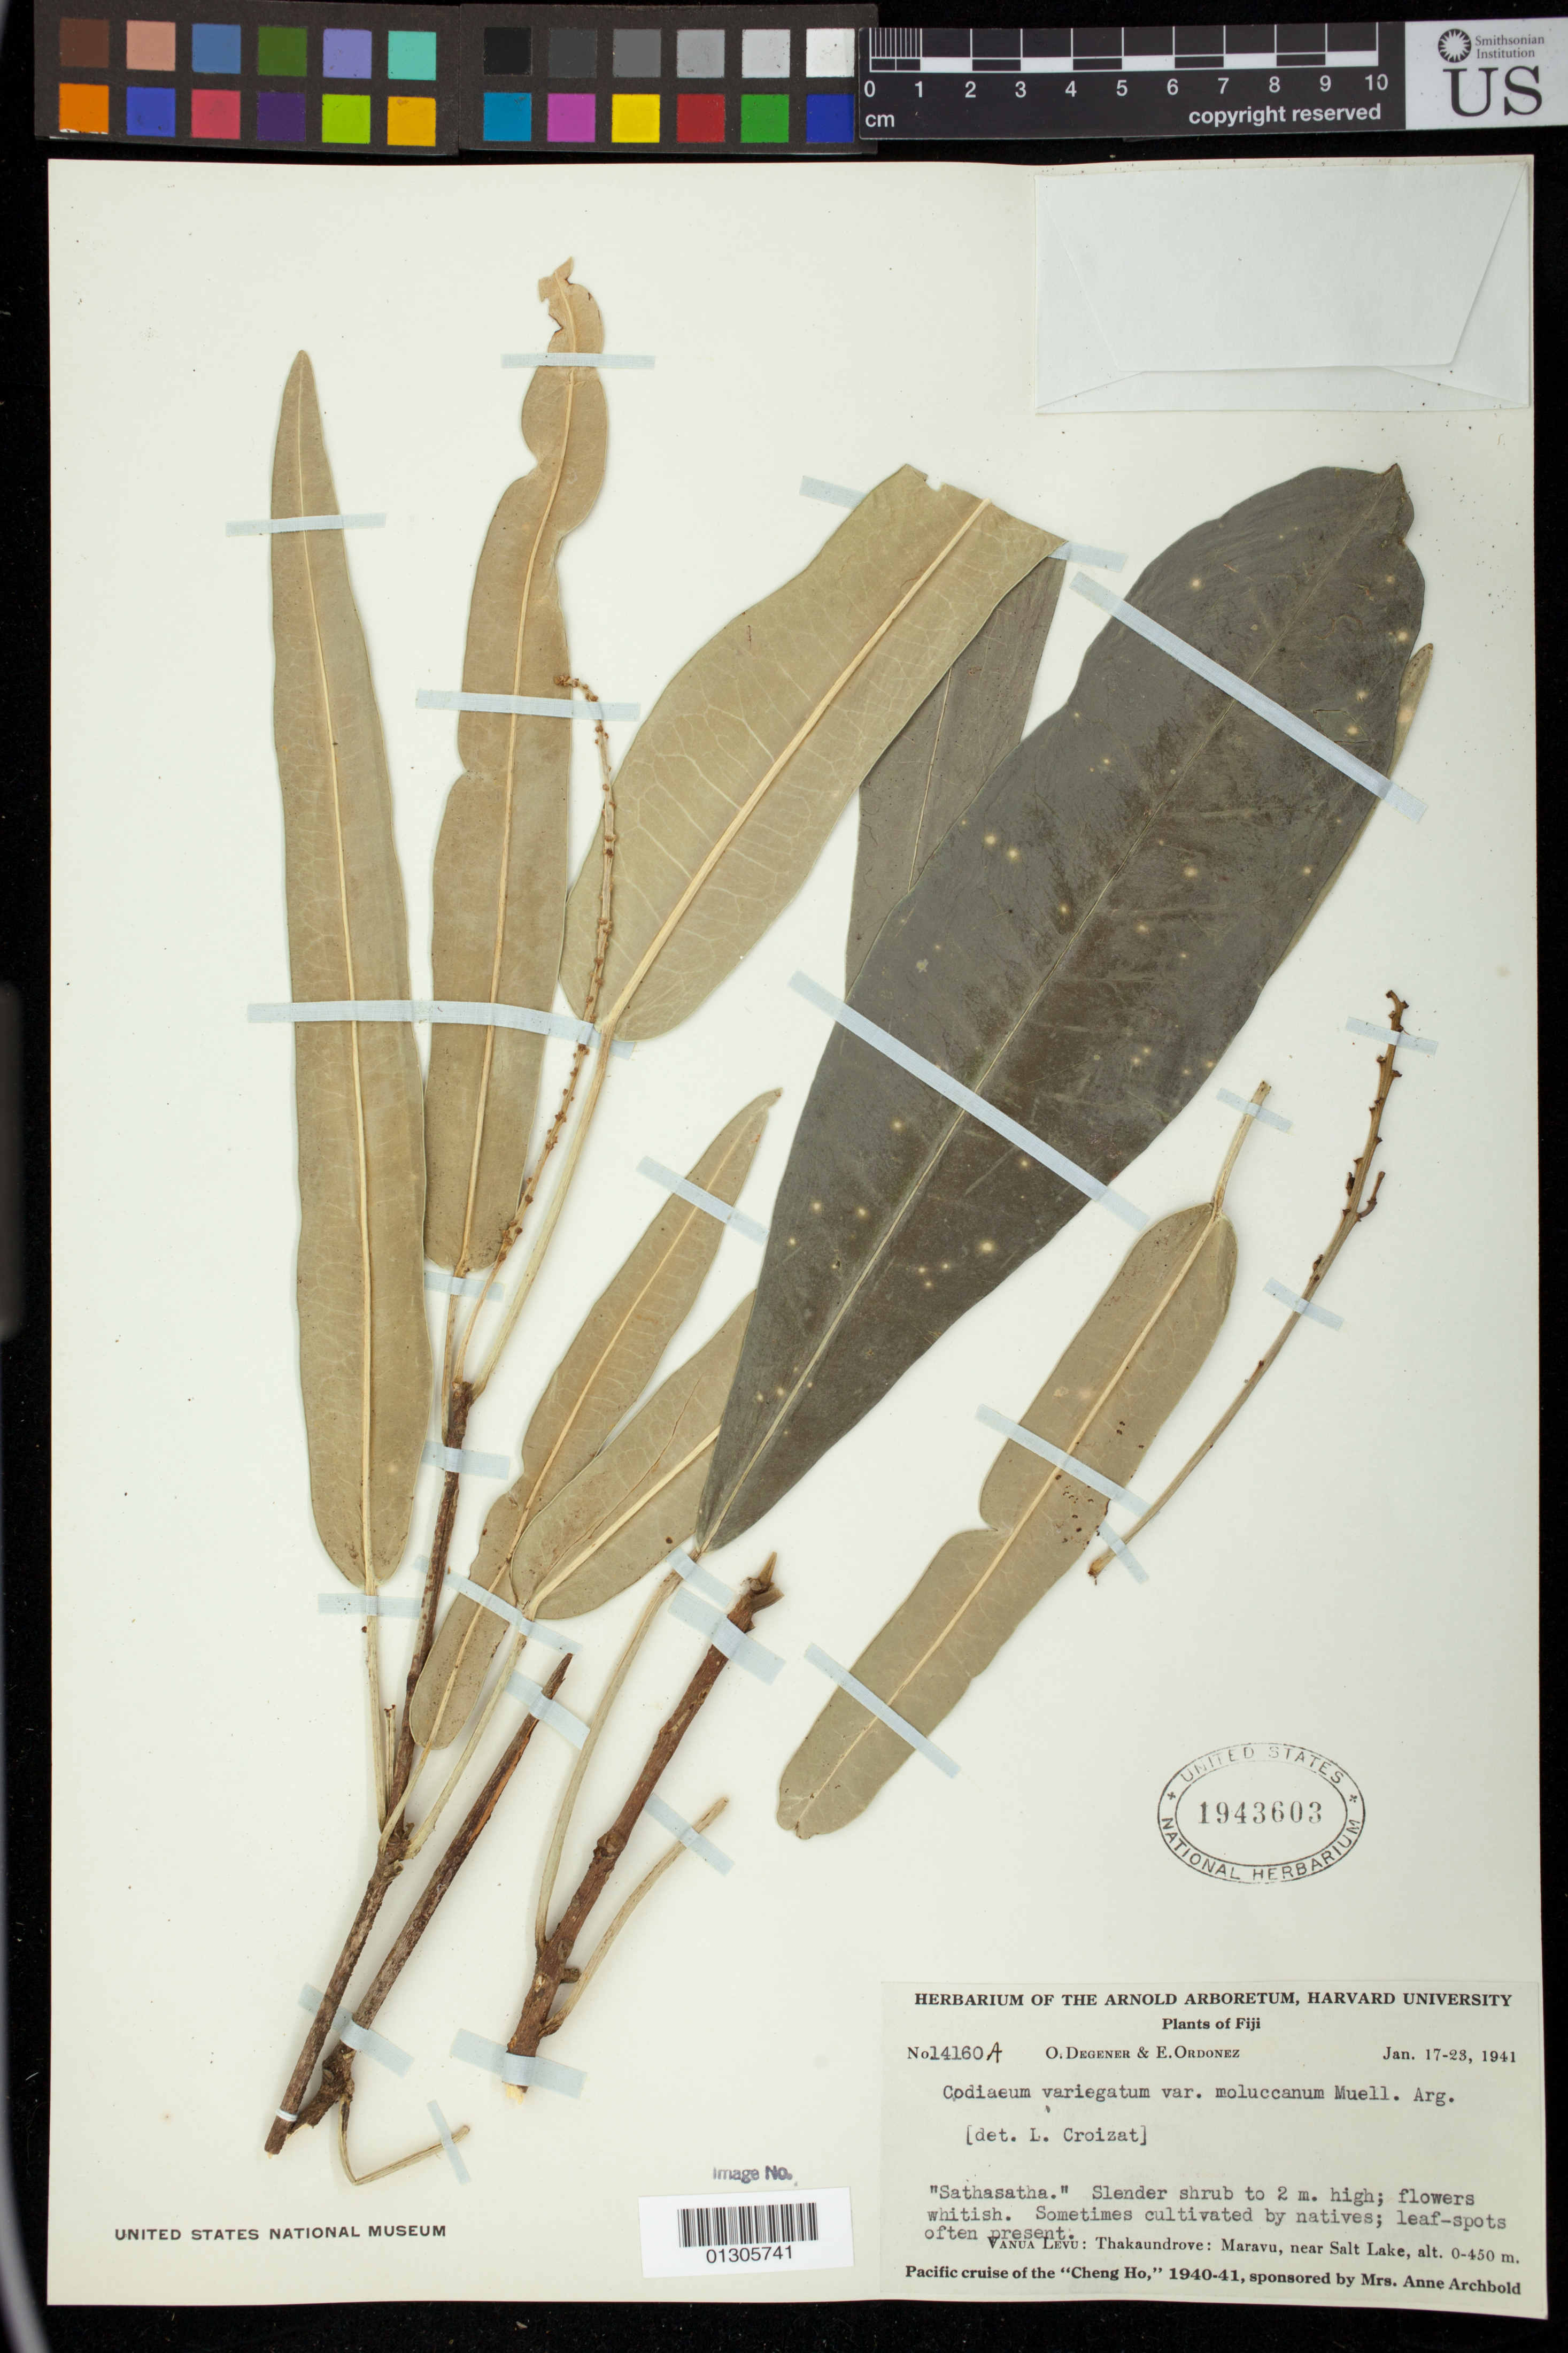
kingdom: Plantae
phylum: Tracheophyta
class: Magnoliopsida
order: Malpighiales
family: Euphorbiaceae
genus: Codiaeum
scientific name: Codiaeum variegatum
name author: (L.) Rumph. ex A. Juss.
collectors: O. Degener & E. Ordonez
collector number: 14160A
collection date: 1941-01-17/1941-01-23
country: Fiji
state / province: Northern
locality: Vanua Levu: Thakaundrove: Maravu, near Salt Lake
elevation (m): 0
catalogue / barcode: US 1943603